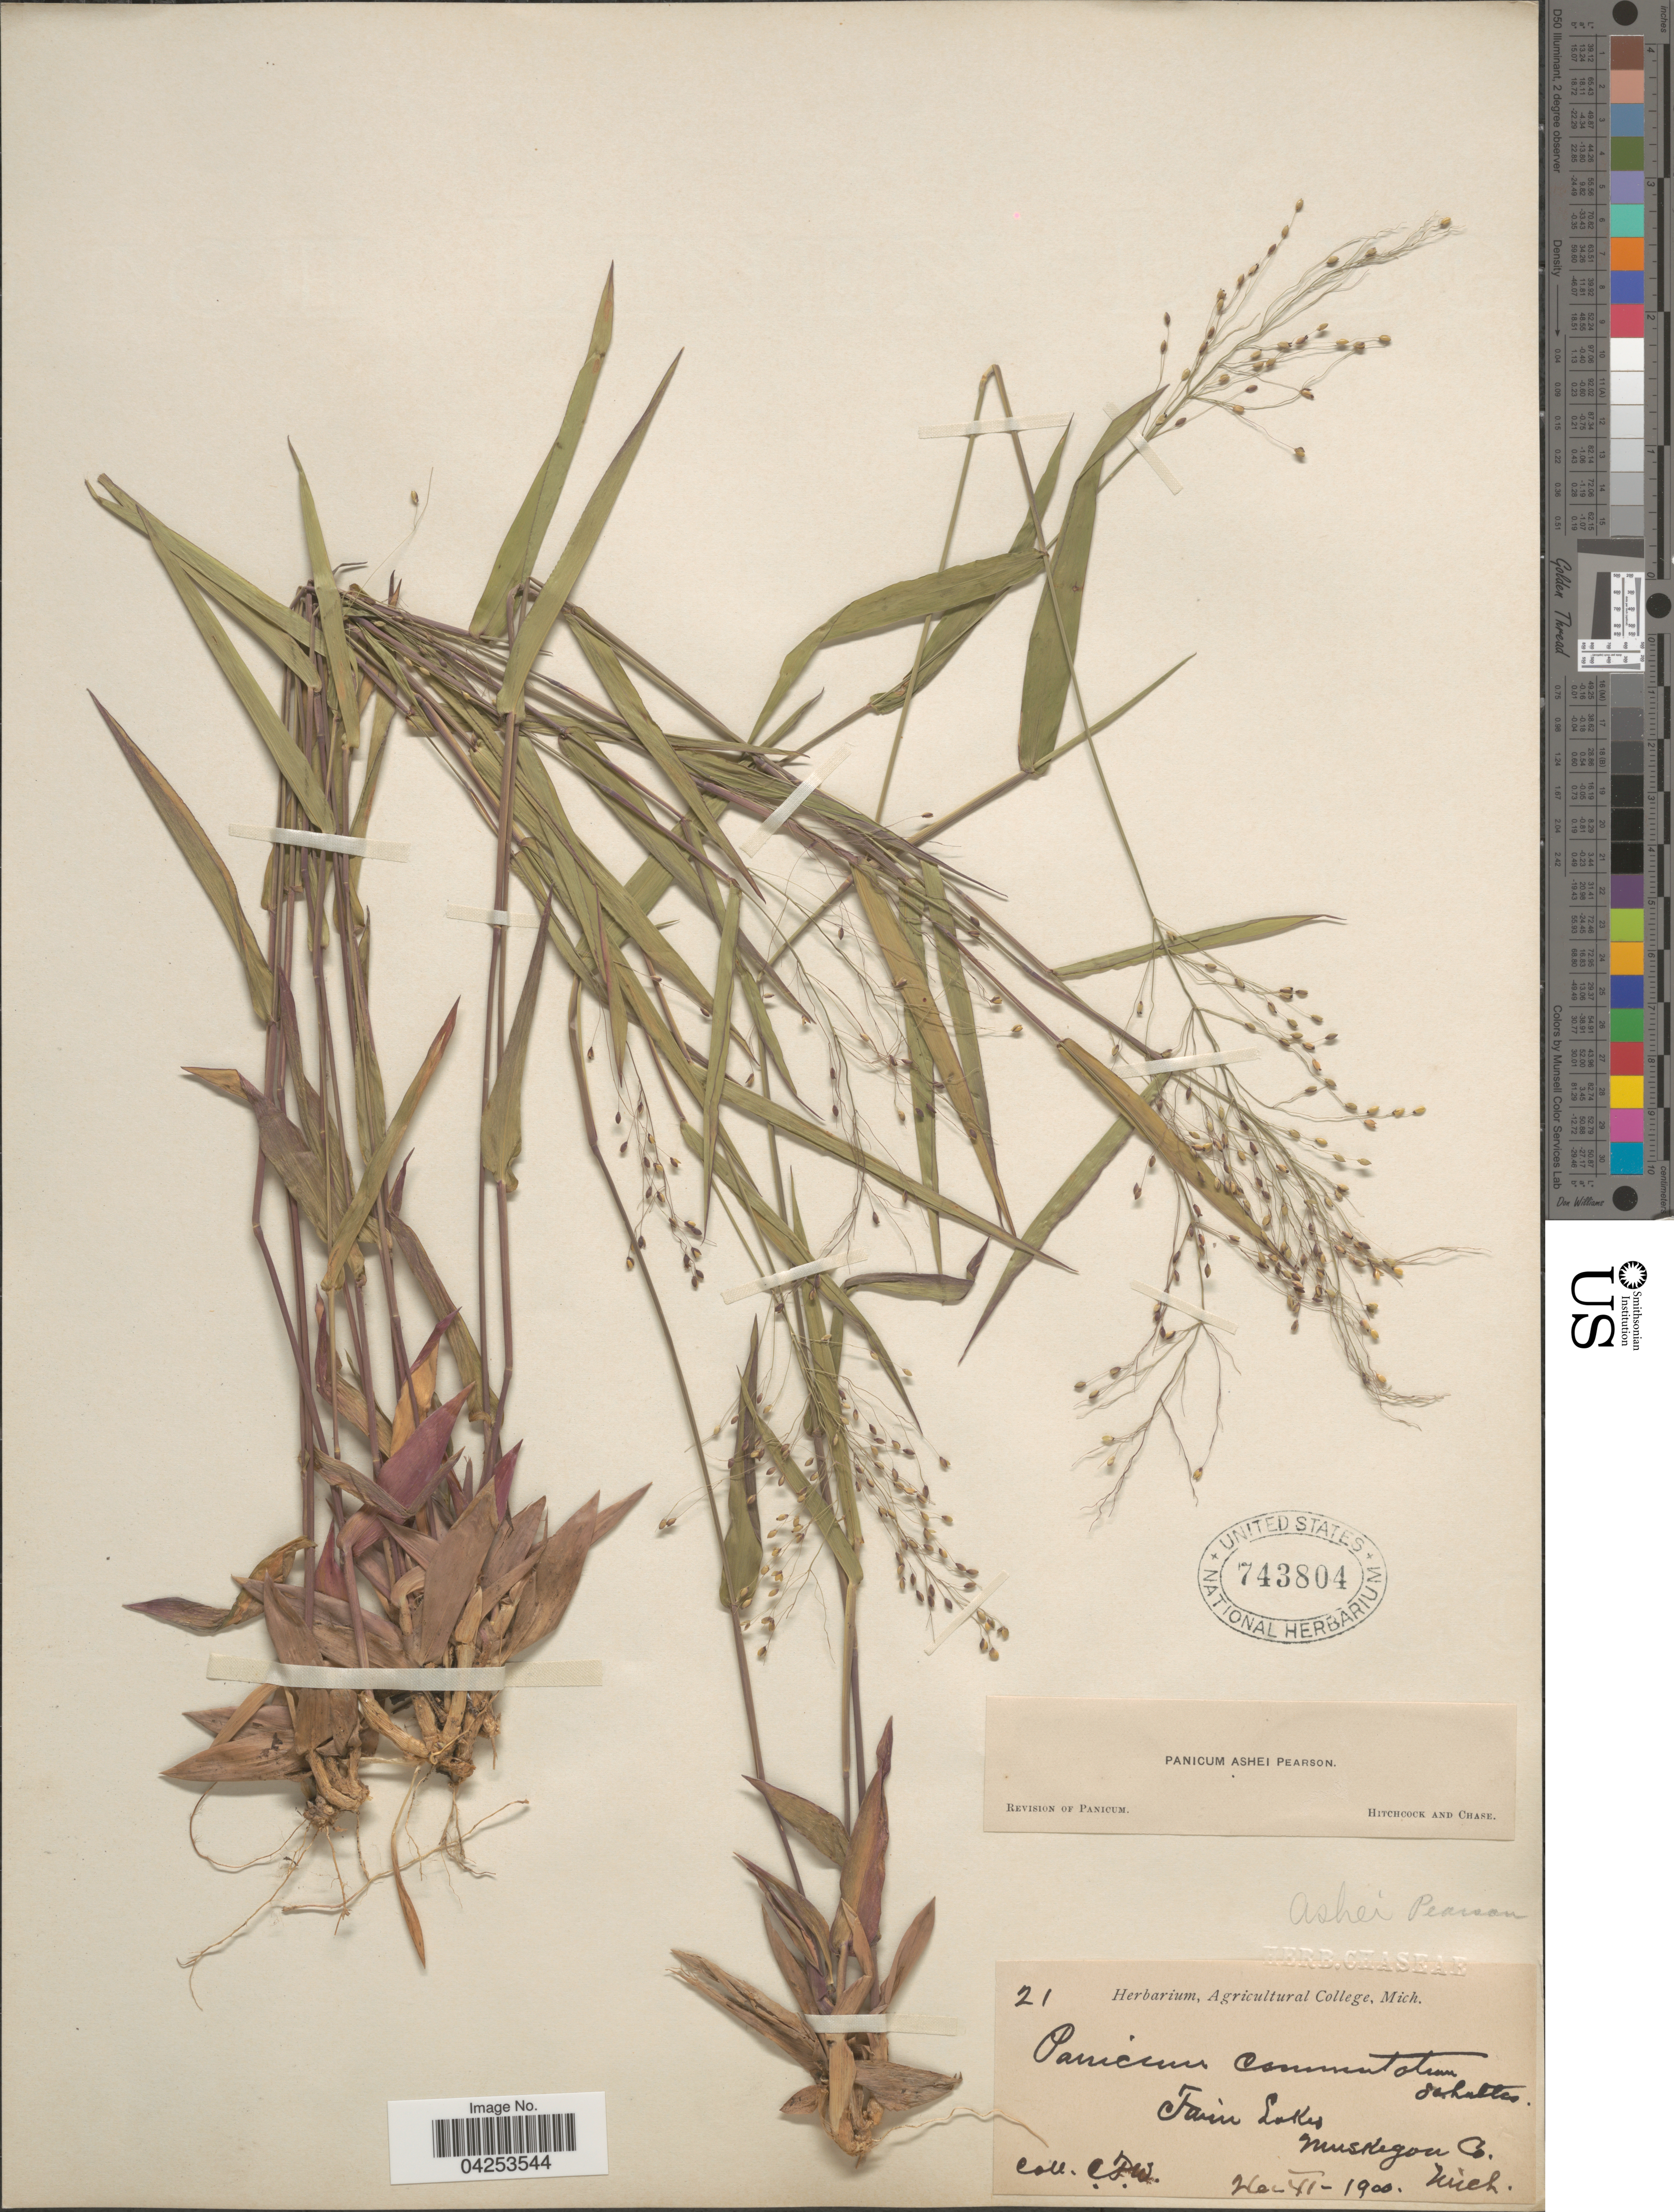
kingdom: Plantae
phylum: Tracheophyta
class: Liliopsida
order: Poales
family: Poaceae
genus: Dichanthelium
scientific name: Dichanthelium commutatum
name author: (Schult.) Gould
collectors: C. F. W.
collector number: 21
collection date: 1900-11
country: United States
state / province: Michigan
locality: Twin Lakes. Muskegon Co.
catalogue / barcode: US 743804